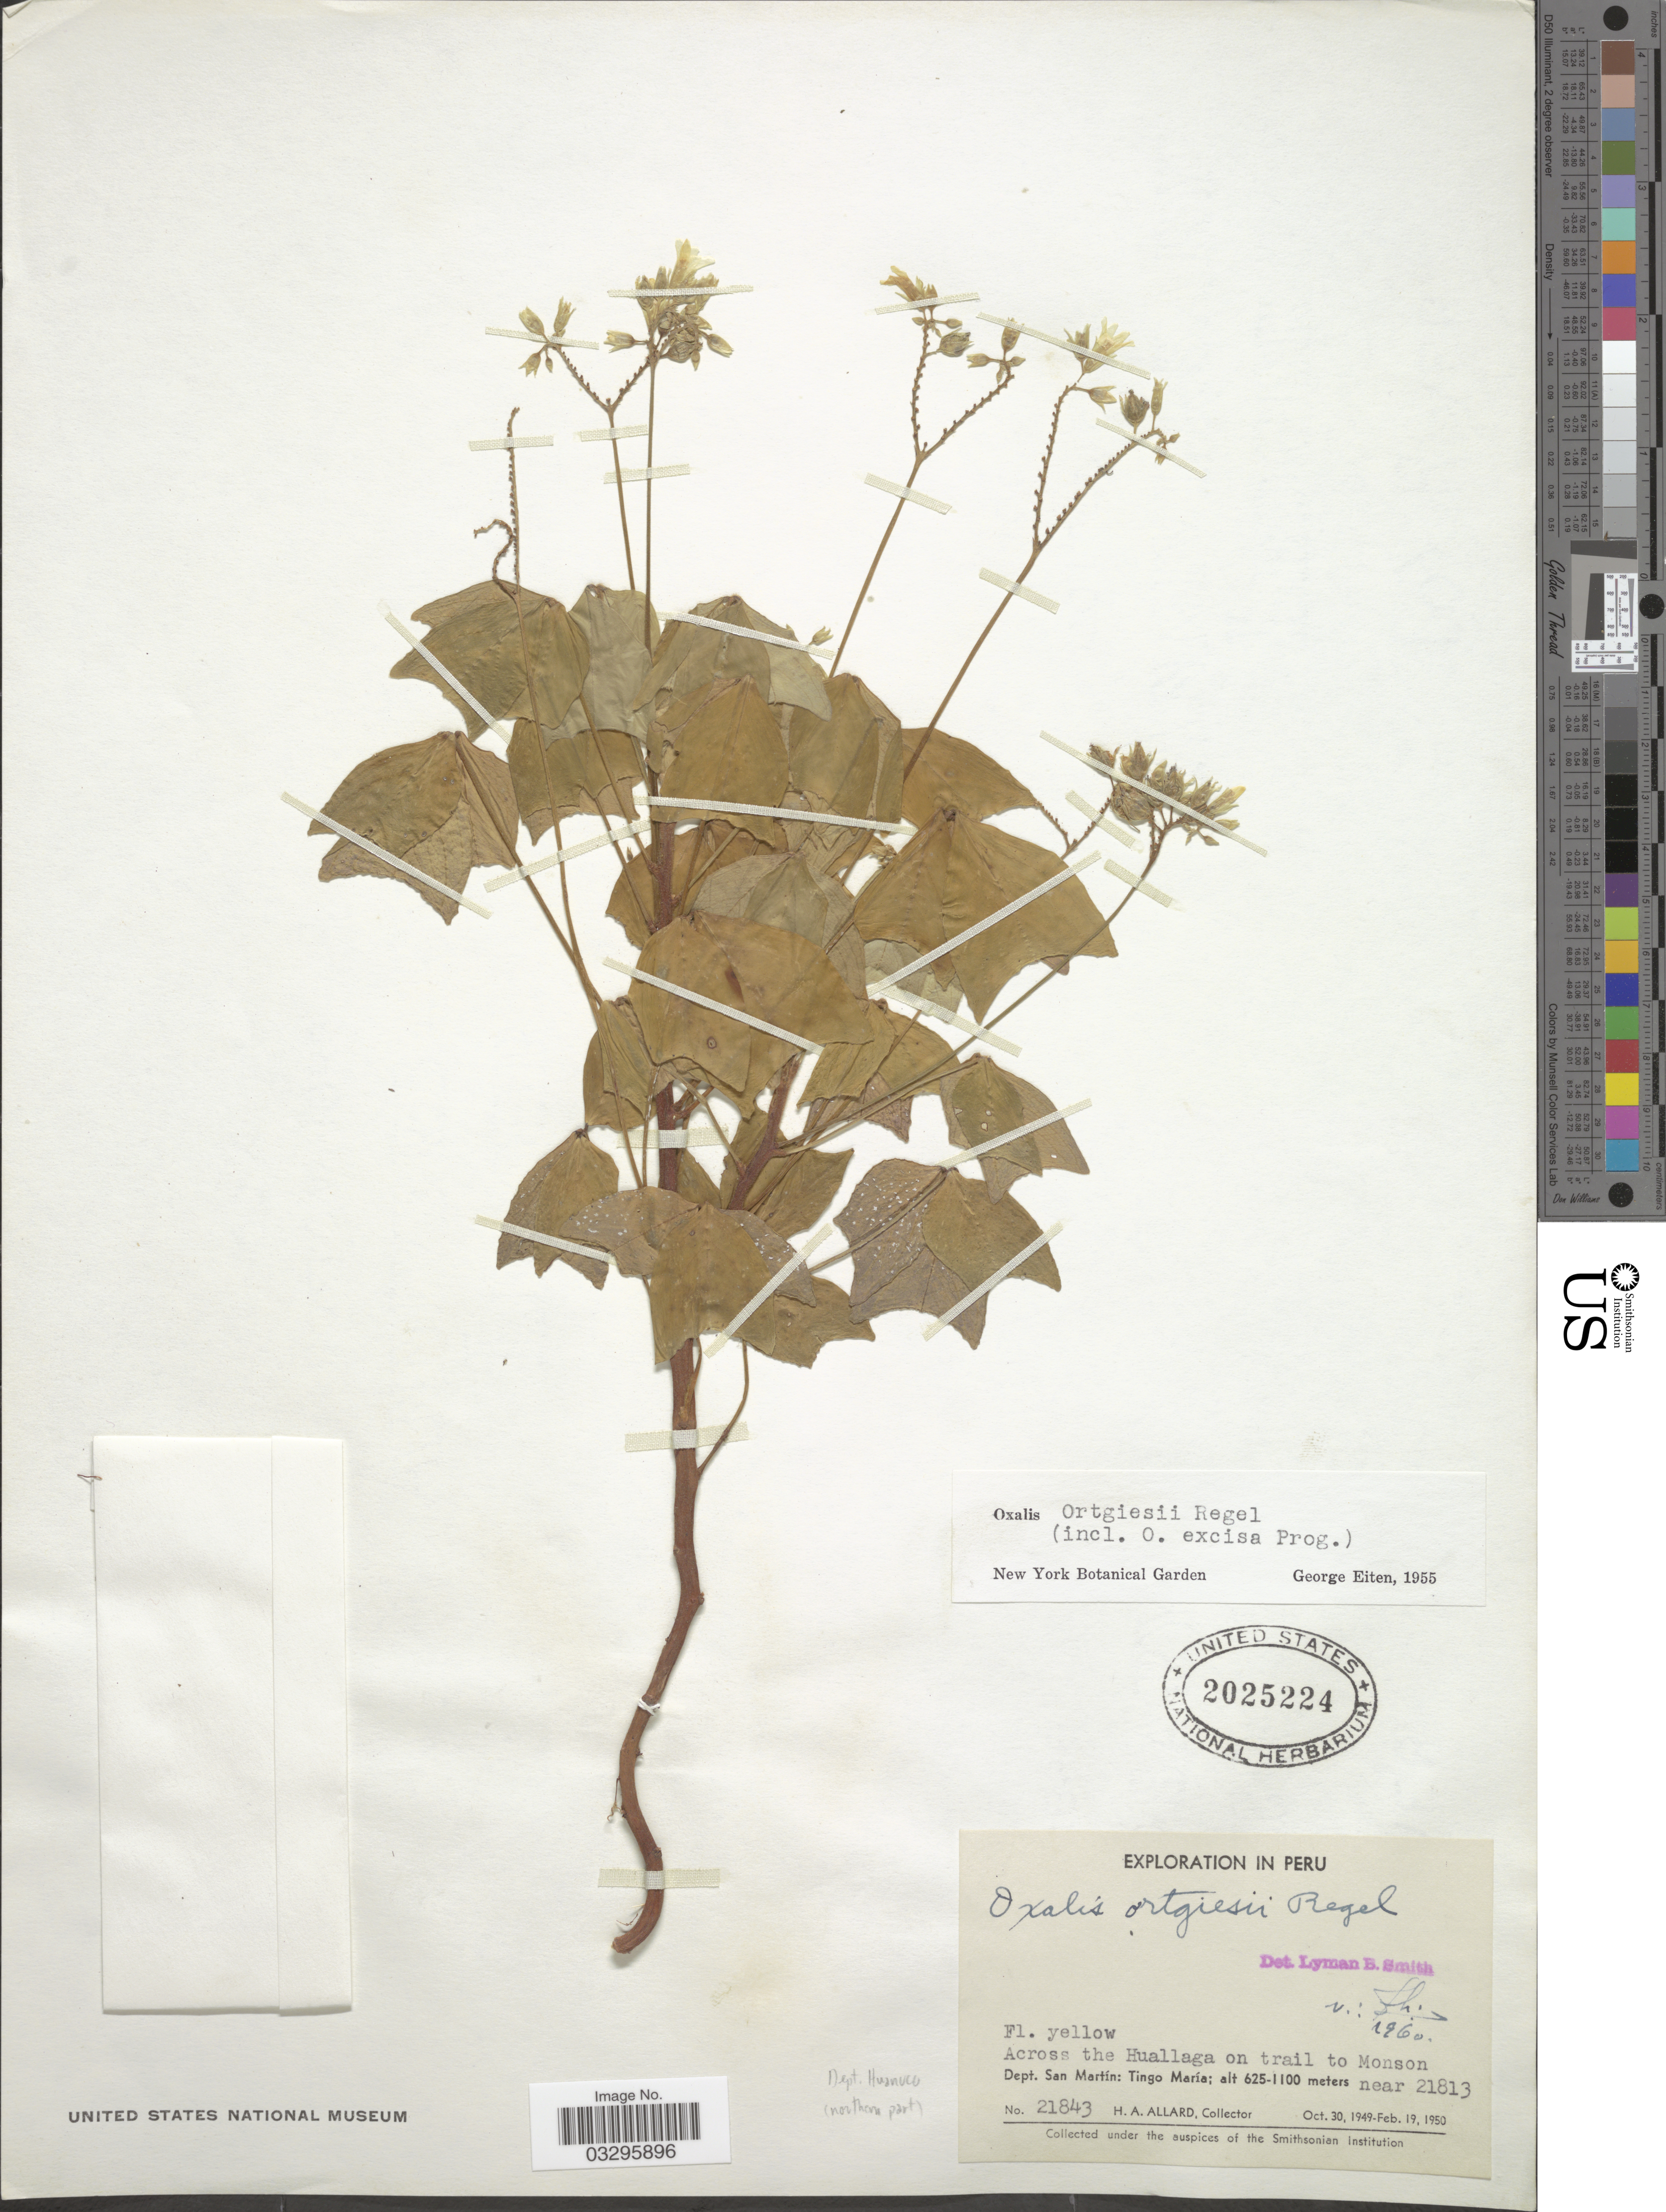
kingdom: Plantae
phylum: Tracheophyta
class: Magnoliopsida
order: Oxalidales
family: Oxalidaceae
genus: Oxalis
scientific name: Oxalis ortgiesii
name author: Regel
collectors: H. A. Allard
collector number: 21843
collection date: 1949-10-30/1950-02-19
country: Peru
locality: Across the Huallaga on trail to Monson. Dept. San Martín: Tingo María. Dept Huanuco (northern part)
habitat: across the river on trail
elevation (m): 625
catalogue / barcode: US 2025224